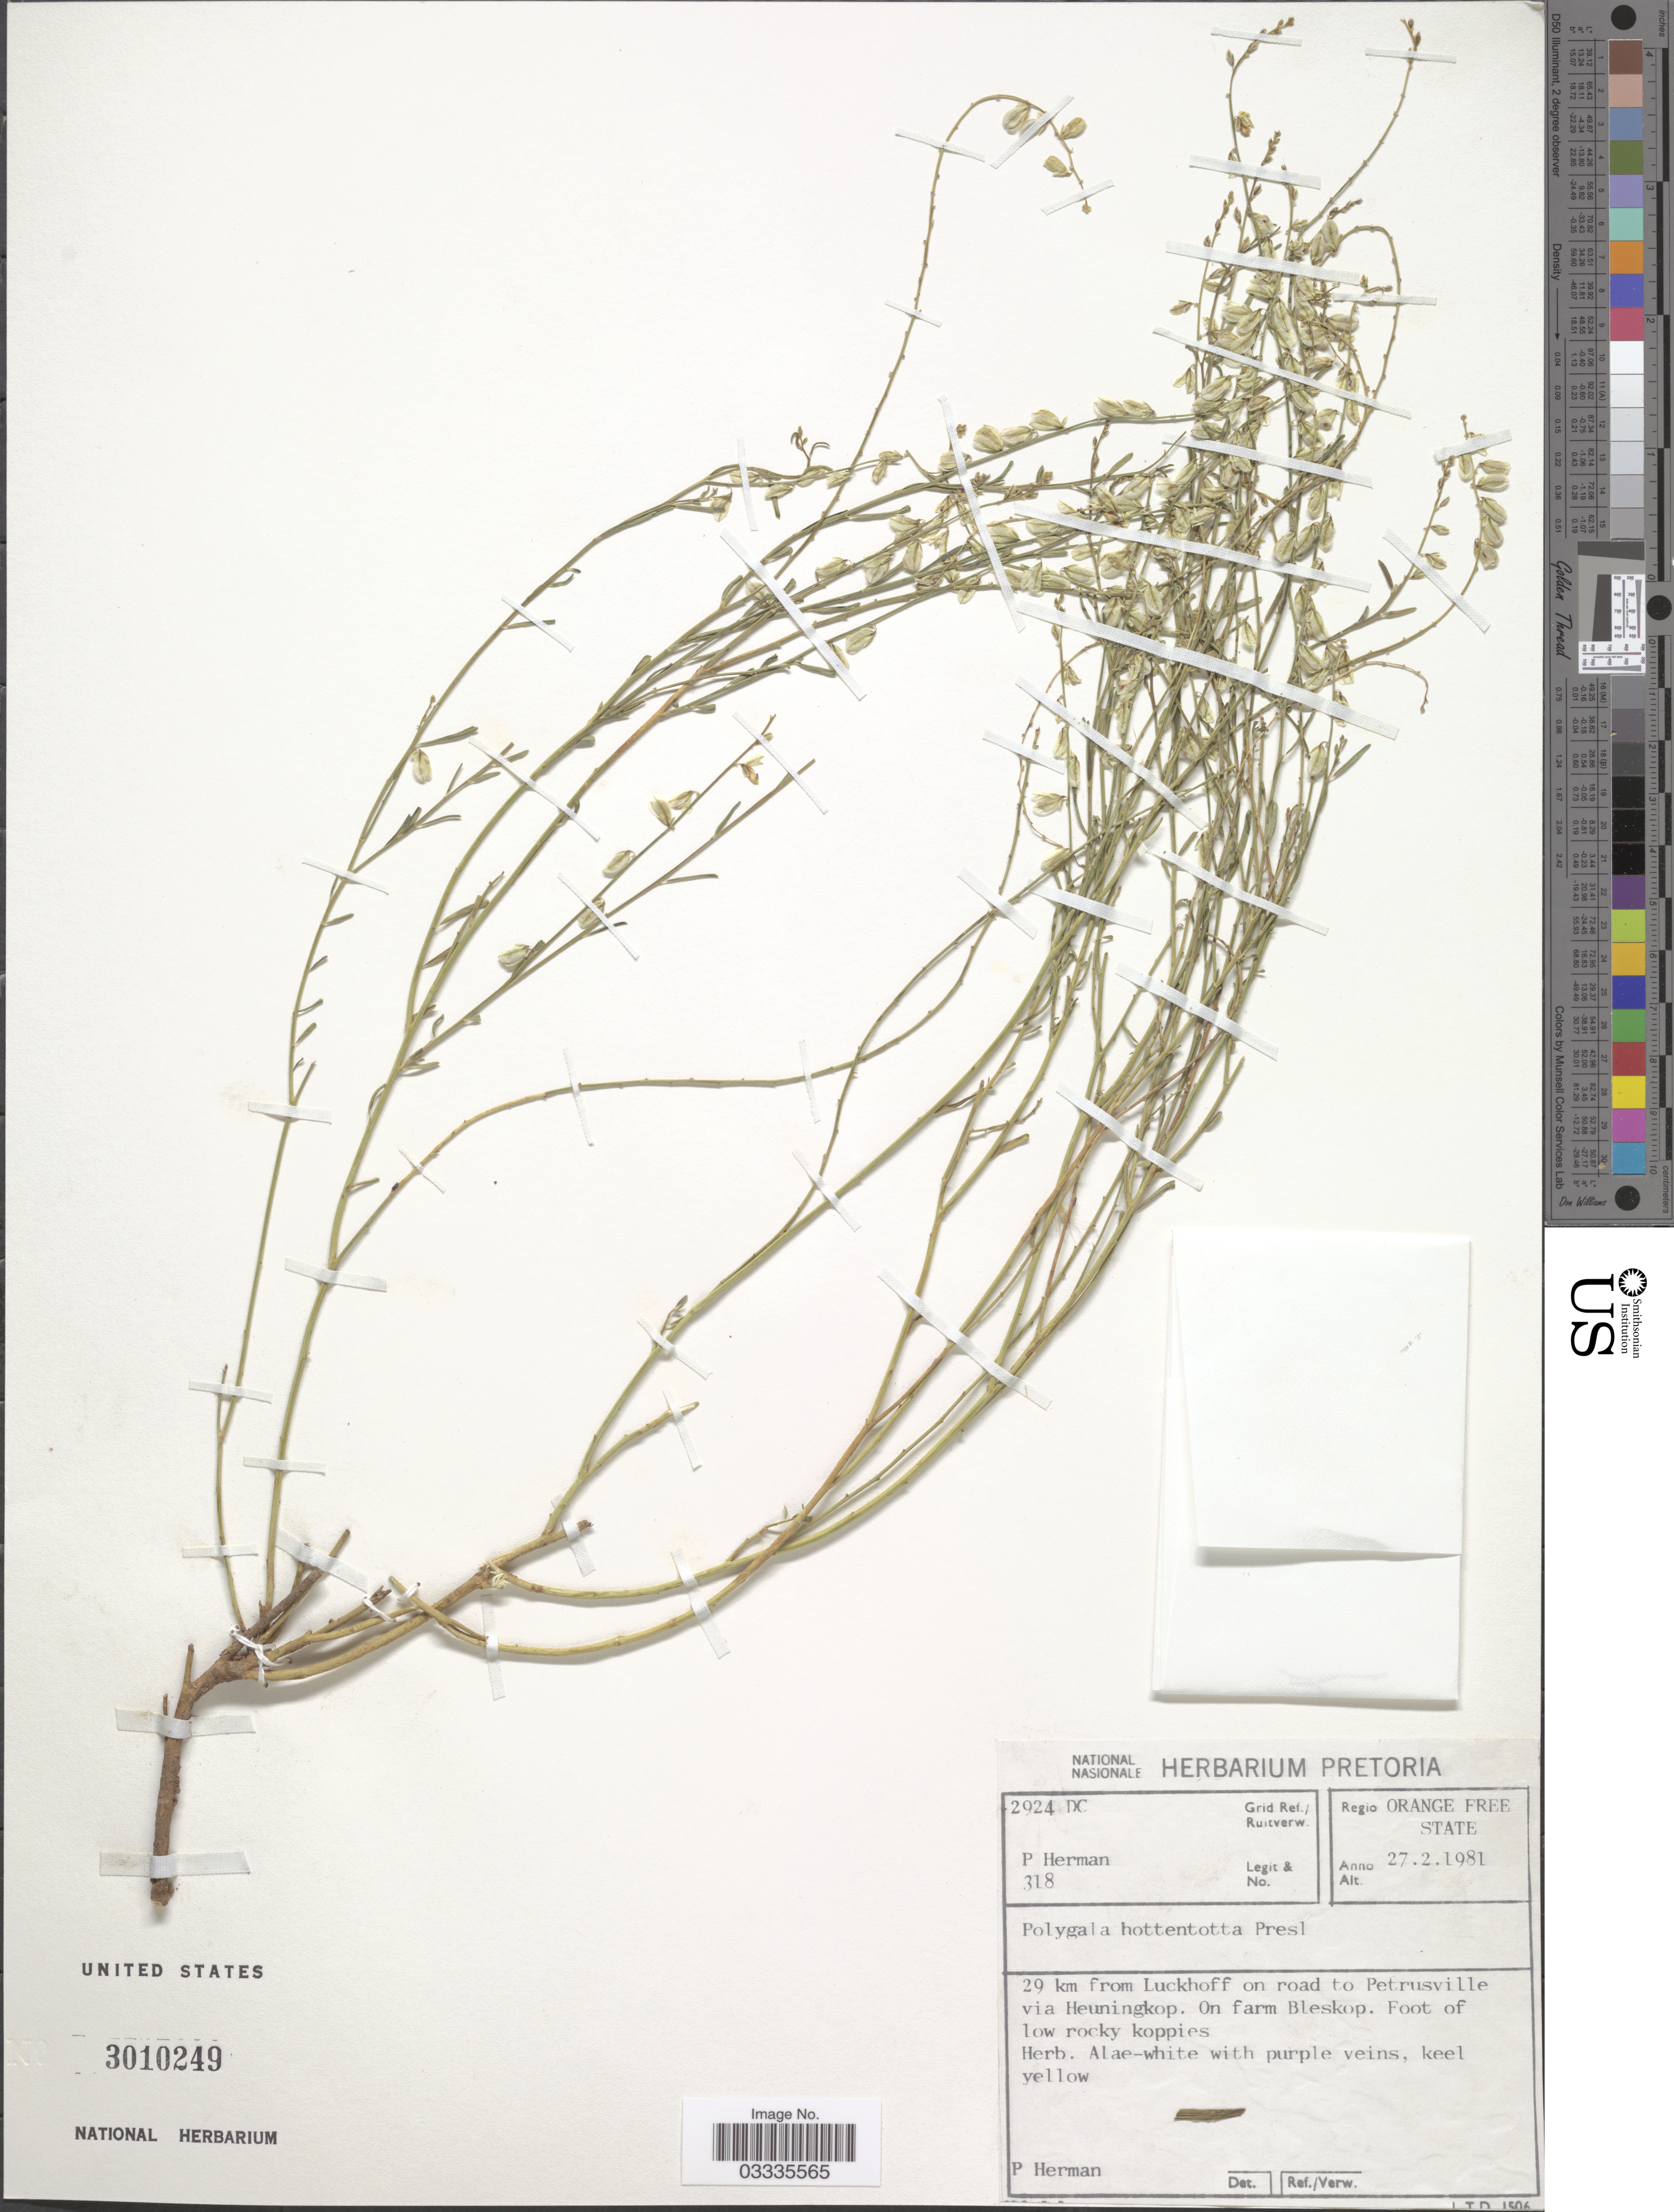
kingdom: Plantae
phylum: Tracheophyta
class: Magnoliopsida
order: Fabales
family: Polygalaceae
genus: Polygala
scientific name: Polygala hottentotta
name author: C. Presl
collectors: P. Herman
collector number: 318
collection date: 1981-02-27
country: South Africa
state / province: Free State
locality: Regio Orange Free State. Grid Ref./ Ruitverw. 2927DC. 29 km from Luckhoff on road to Petrusville via Heuningkop. On farm Bleskop.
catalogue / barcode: US 3010249